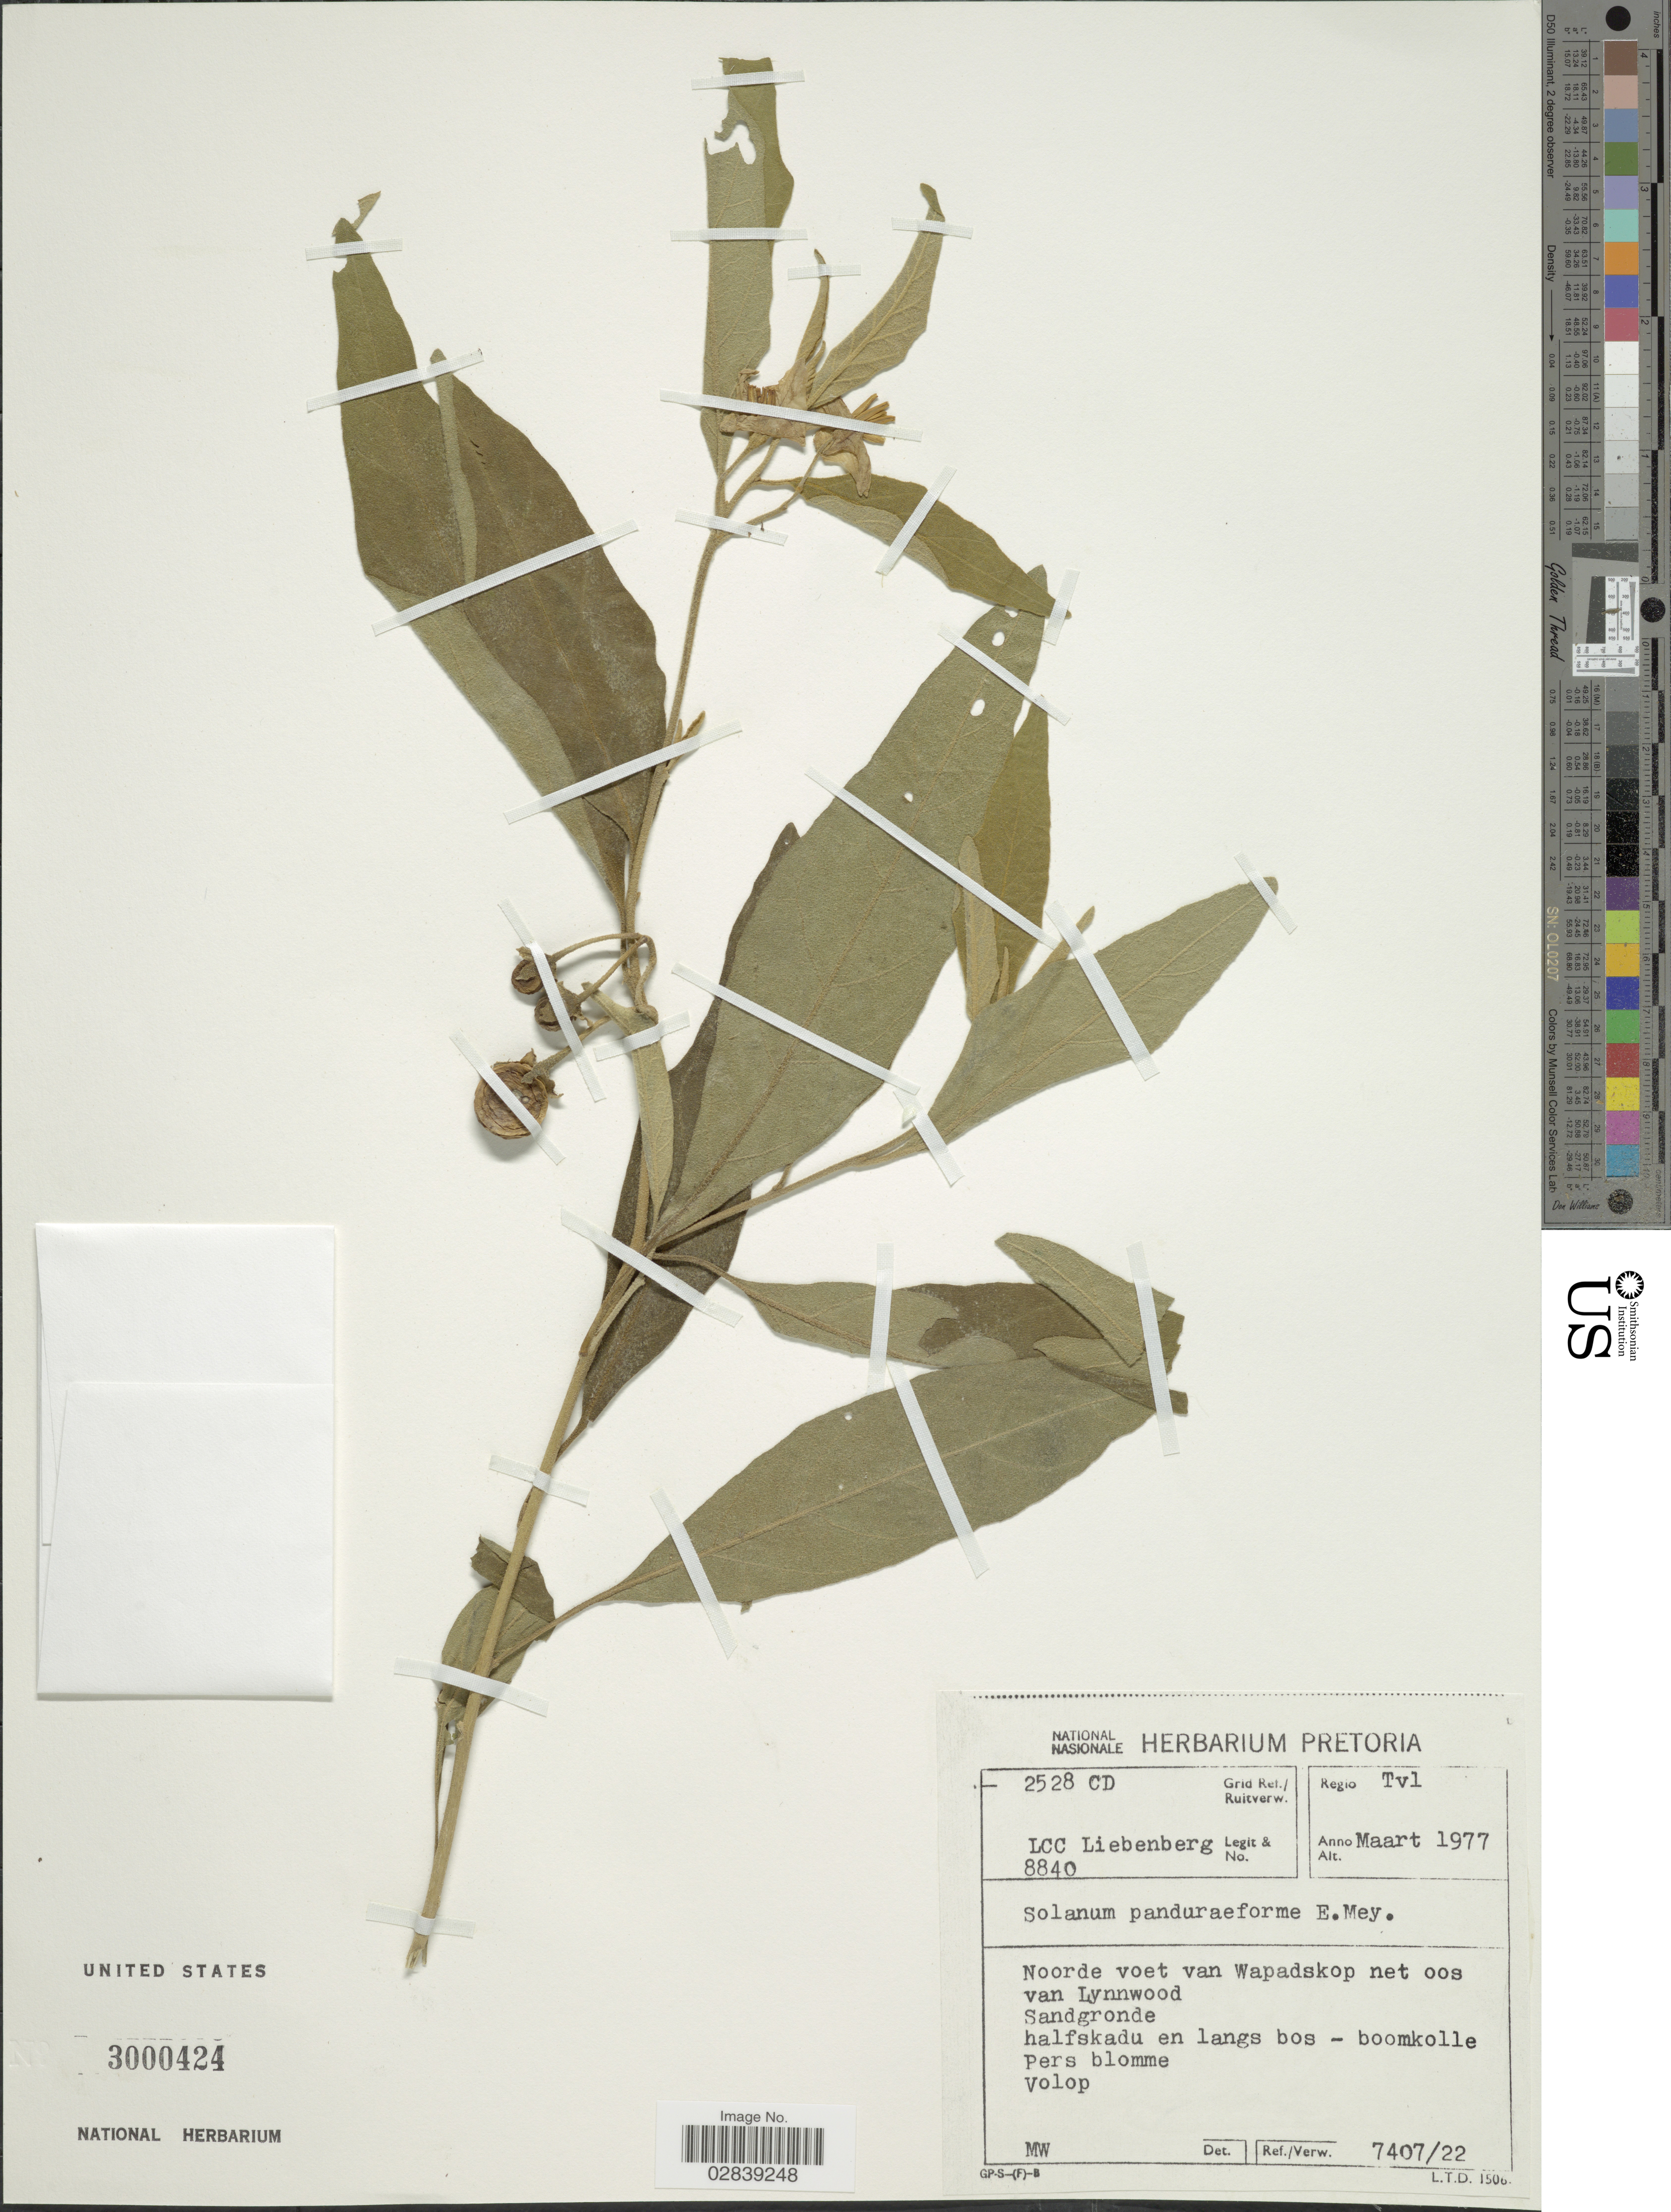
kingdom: Plantae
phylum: Tracheophyta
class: Magnoliopsida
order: Solanales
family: Solanaceae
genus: Solanum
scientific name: Solanum panduraeforme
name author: Dunal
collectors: L. Liebenberg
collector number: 8840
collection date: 1977-03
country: South Africa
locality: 2528 CD Grid Ref./ Ruitverw., Regio Tvl, Noorde voet van Wapadskop net oos van Lynnwood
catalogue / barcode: US 3000424